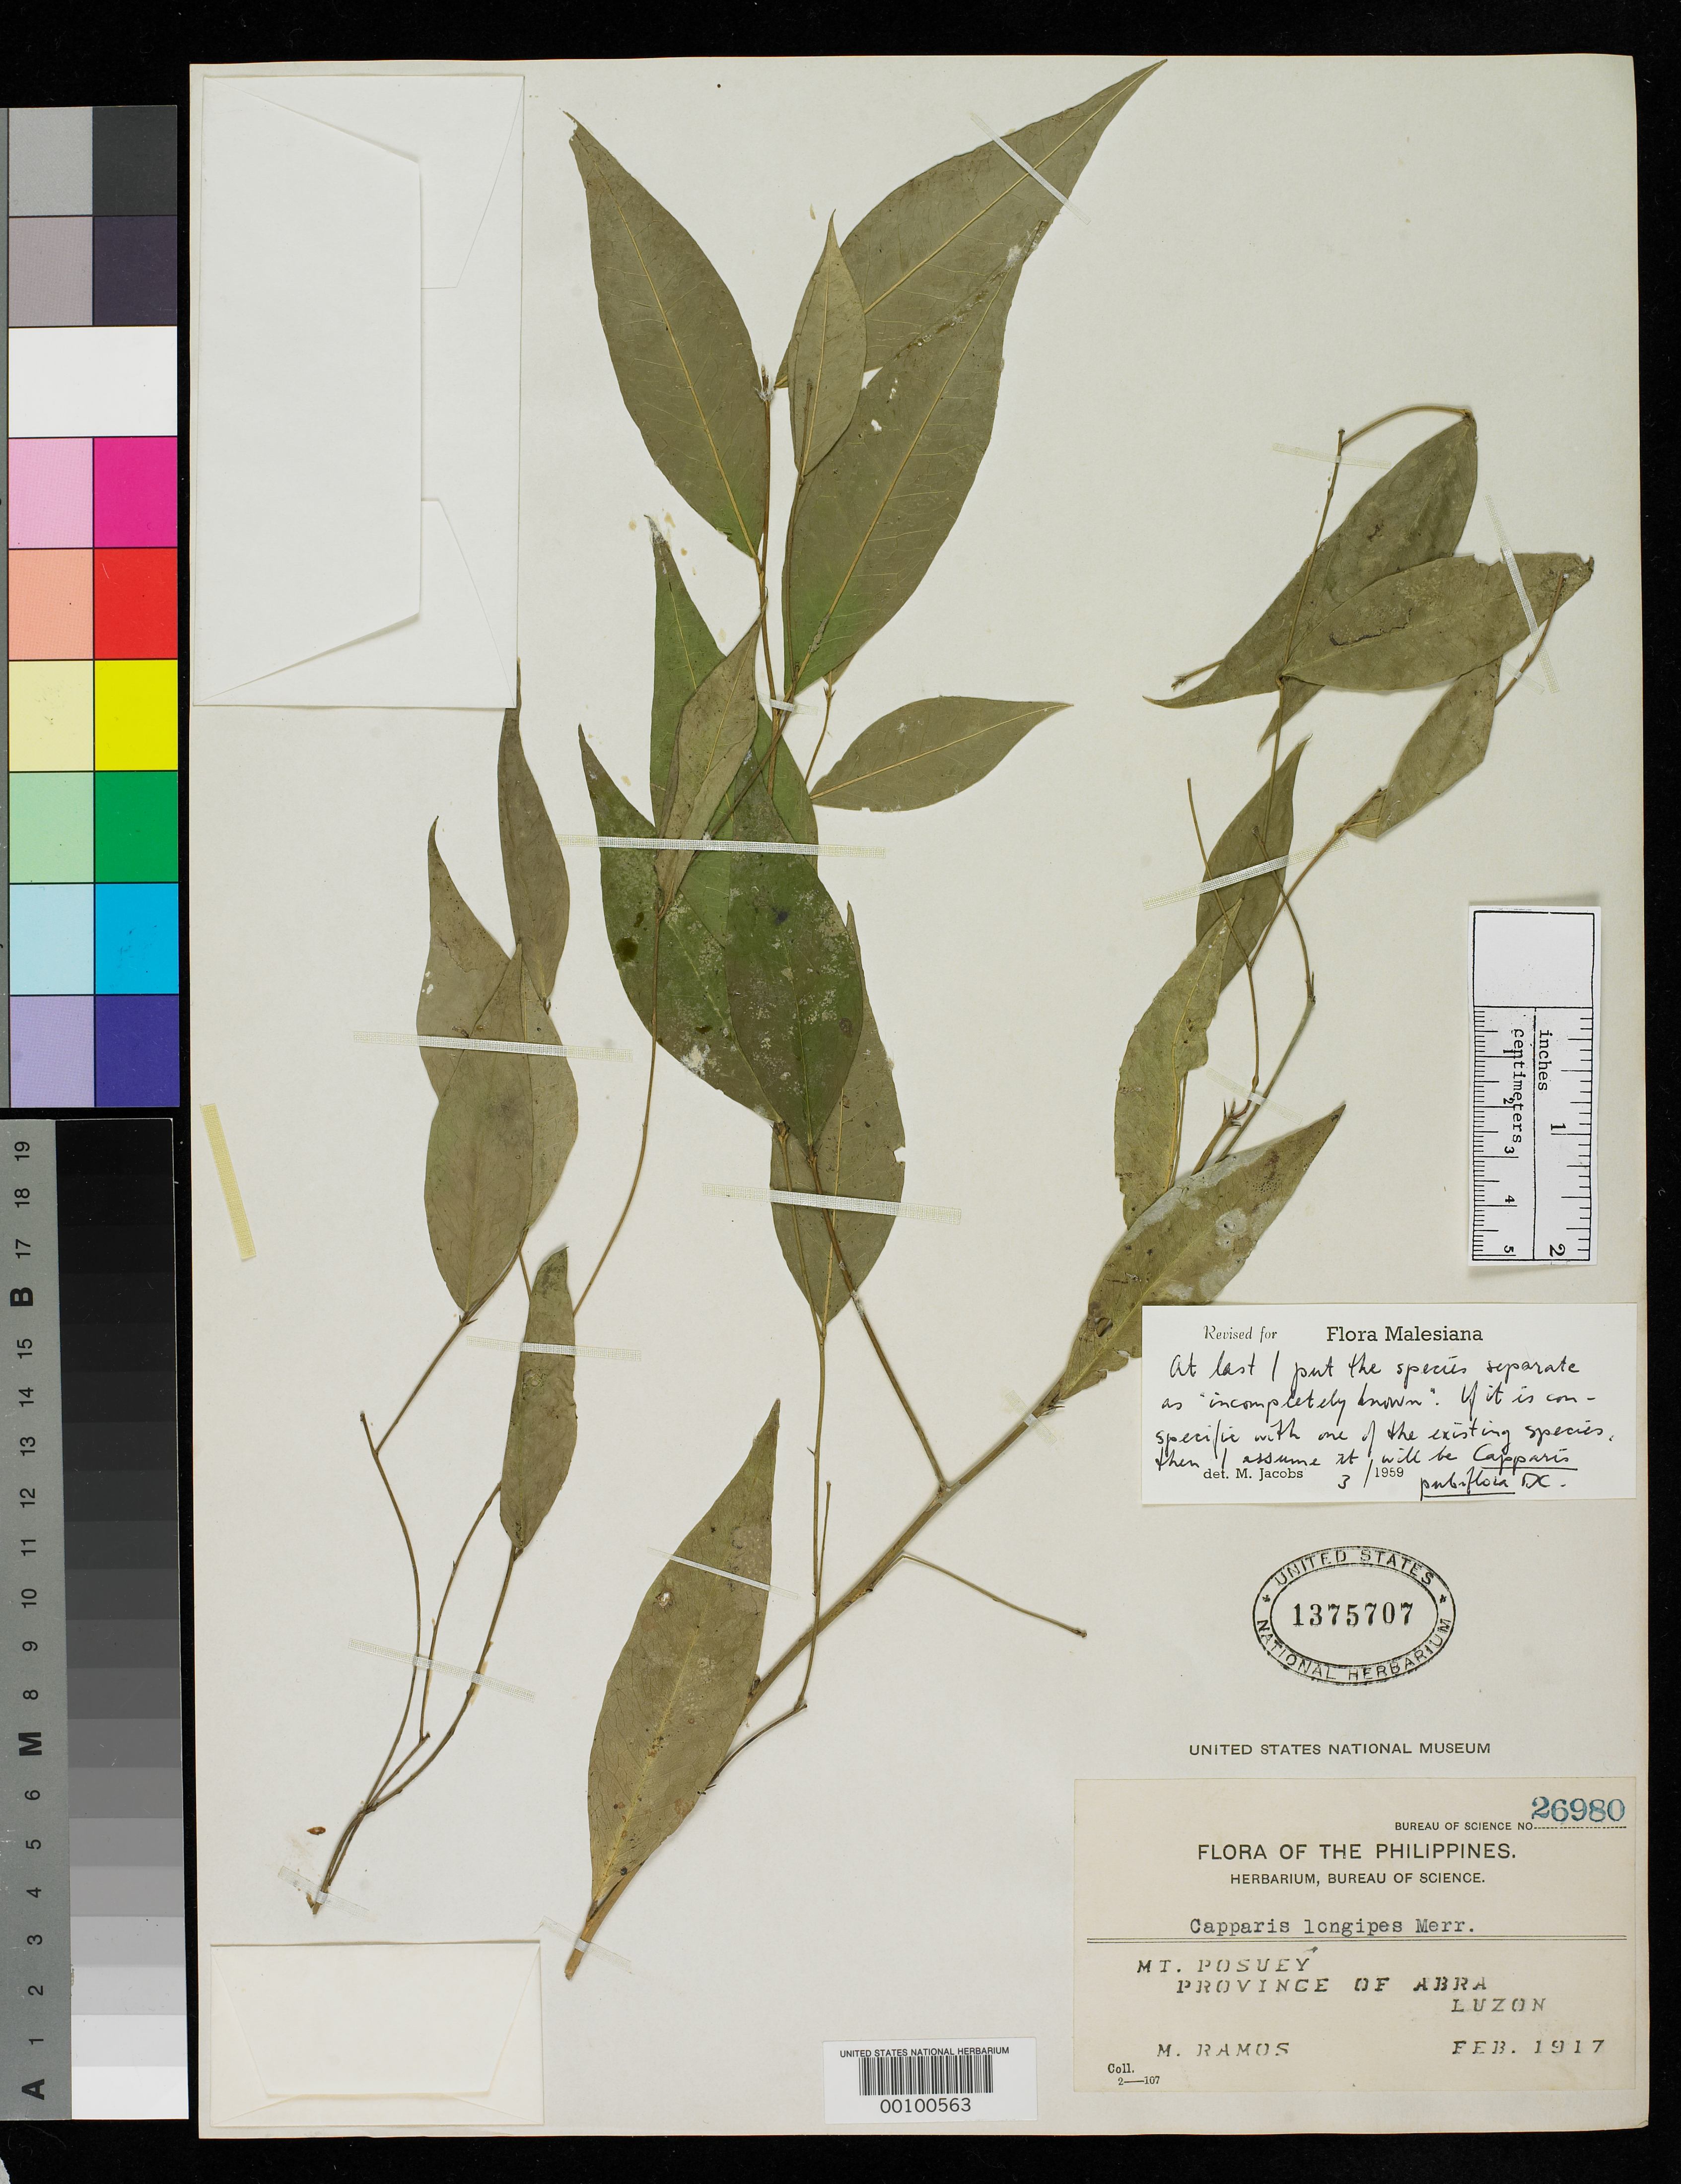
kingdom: Plantae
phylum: Tracheophyta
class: Magnoliopsida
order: Brassicales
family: Capparaceae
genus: Capparis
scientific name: Capparis longipes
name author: Merr.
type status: Isotype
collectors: M. Ramos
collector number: Bur. Sci. 26980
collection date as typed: Feb 1917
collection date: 1917-02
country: Philippines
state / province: Cordillera (Administrative Region)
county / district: Abra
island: Luzon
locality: Mt. Posuey.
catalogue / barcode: US 1375707